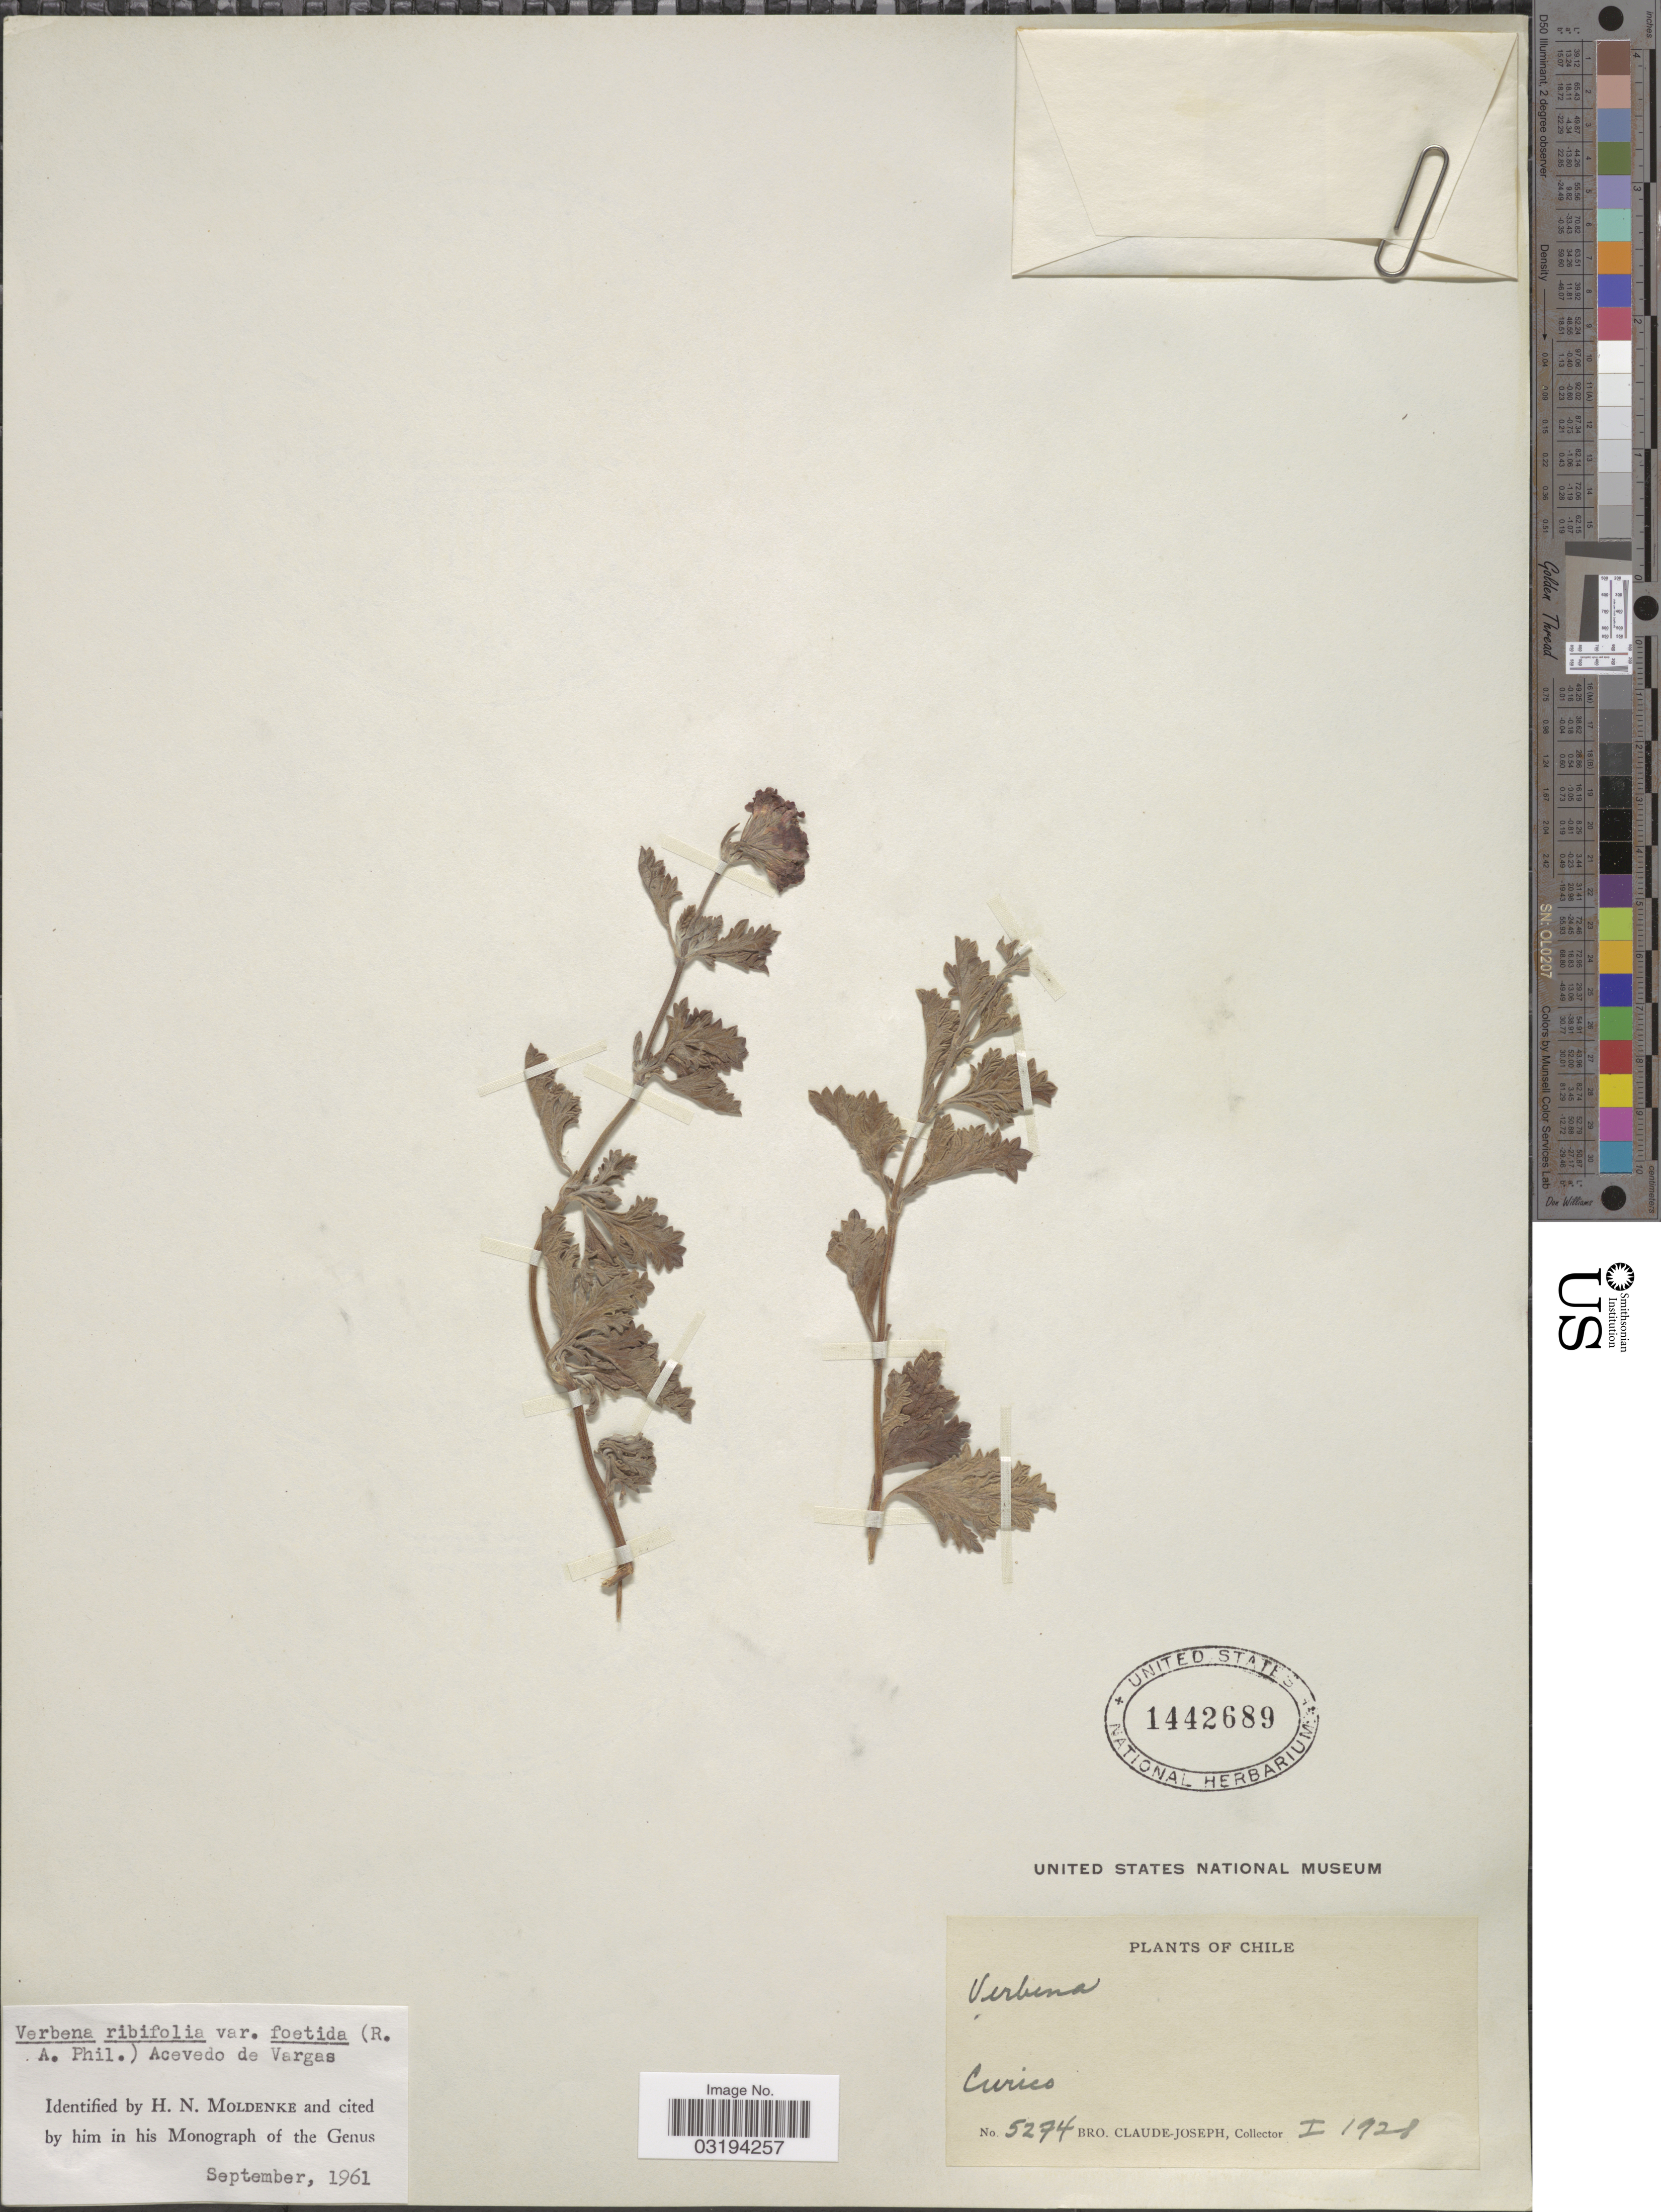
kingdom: Plantae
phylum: Tracheophyta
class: Magnoliopsida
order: Lamiales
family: Verbenaceae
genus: Verbena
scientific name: Verbena ribifolia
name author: Walp.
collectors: Bro. Claude-Joseph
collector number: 5274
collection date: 1928-01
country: Chile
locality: Curico.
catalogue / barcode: US 1442689